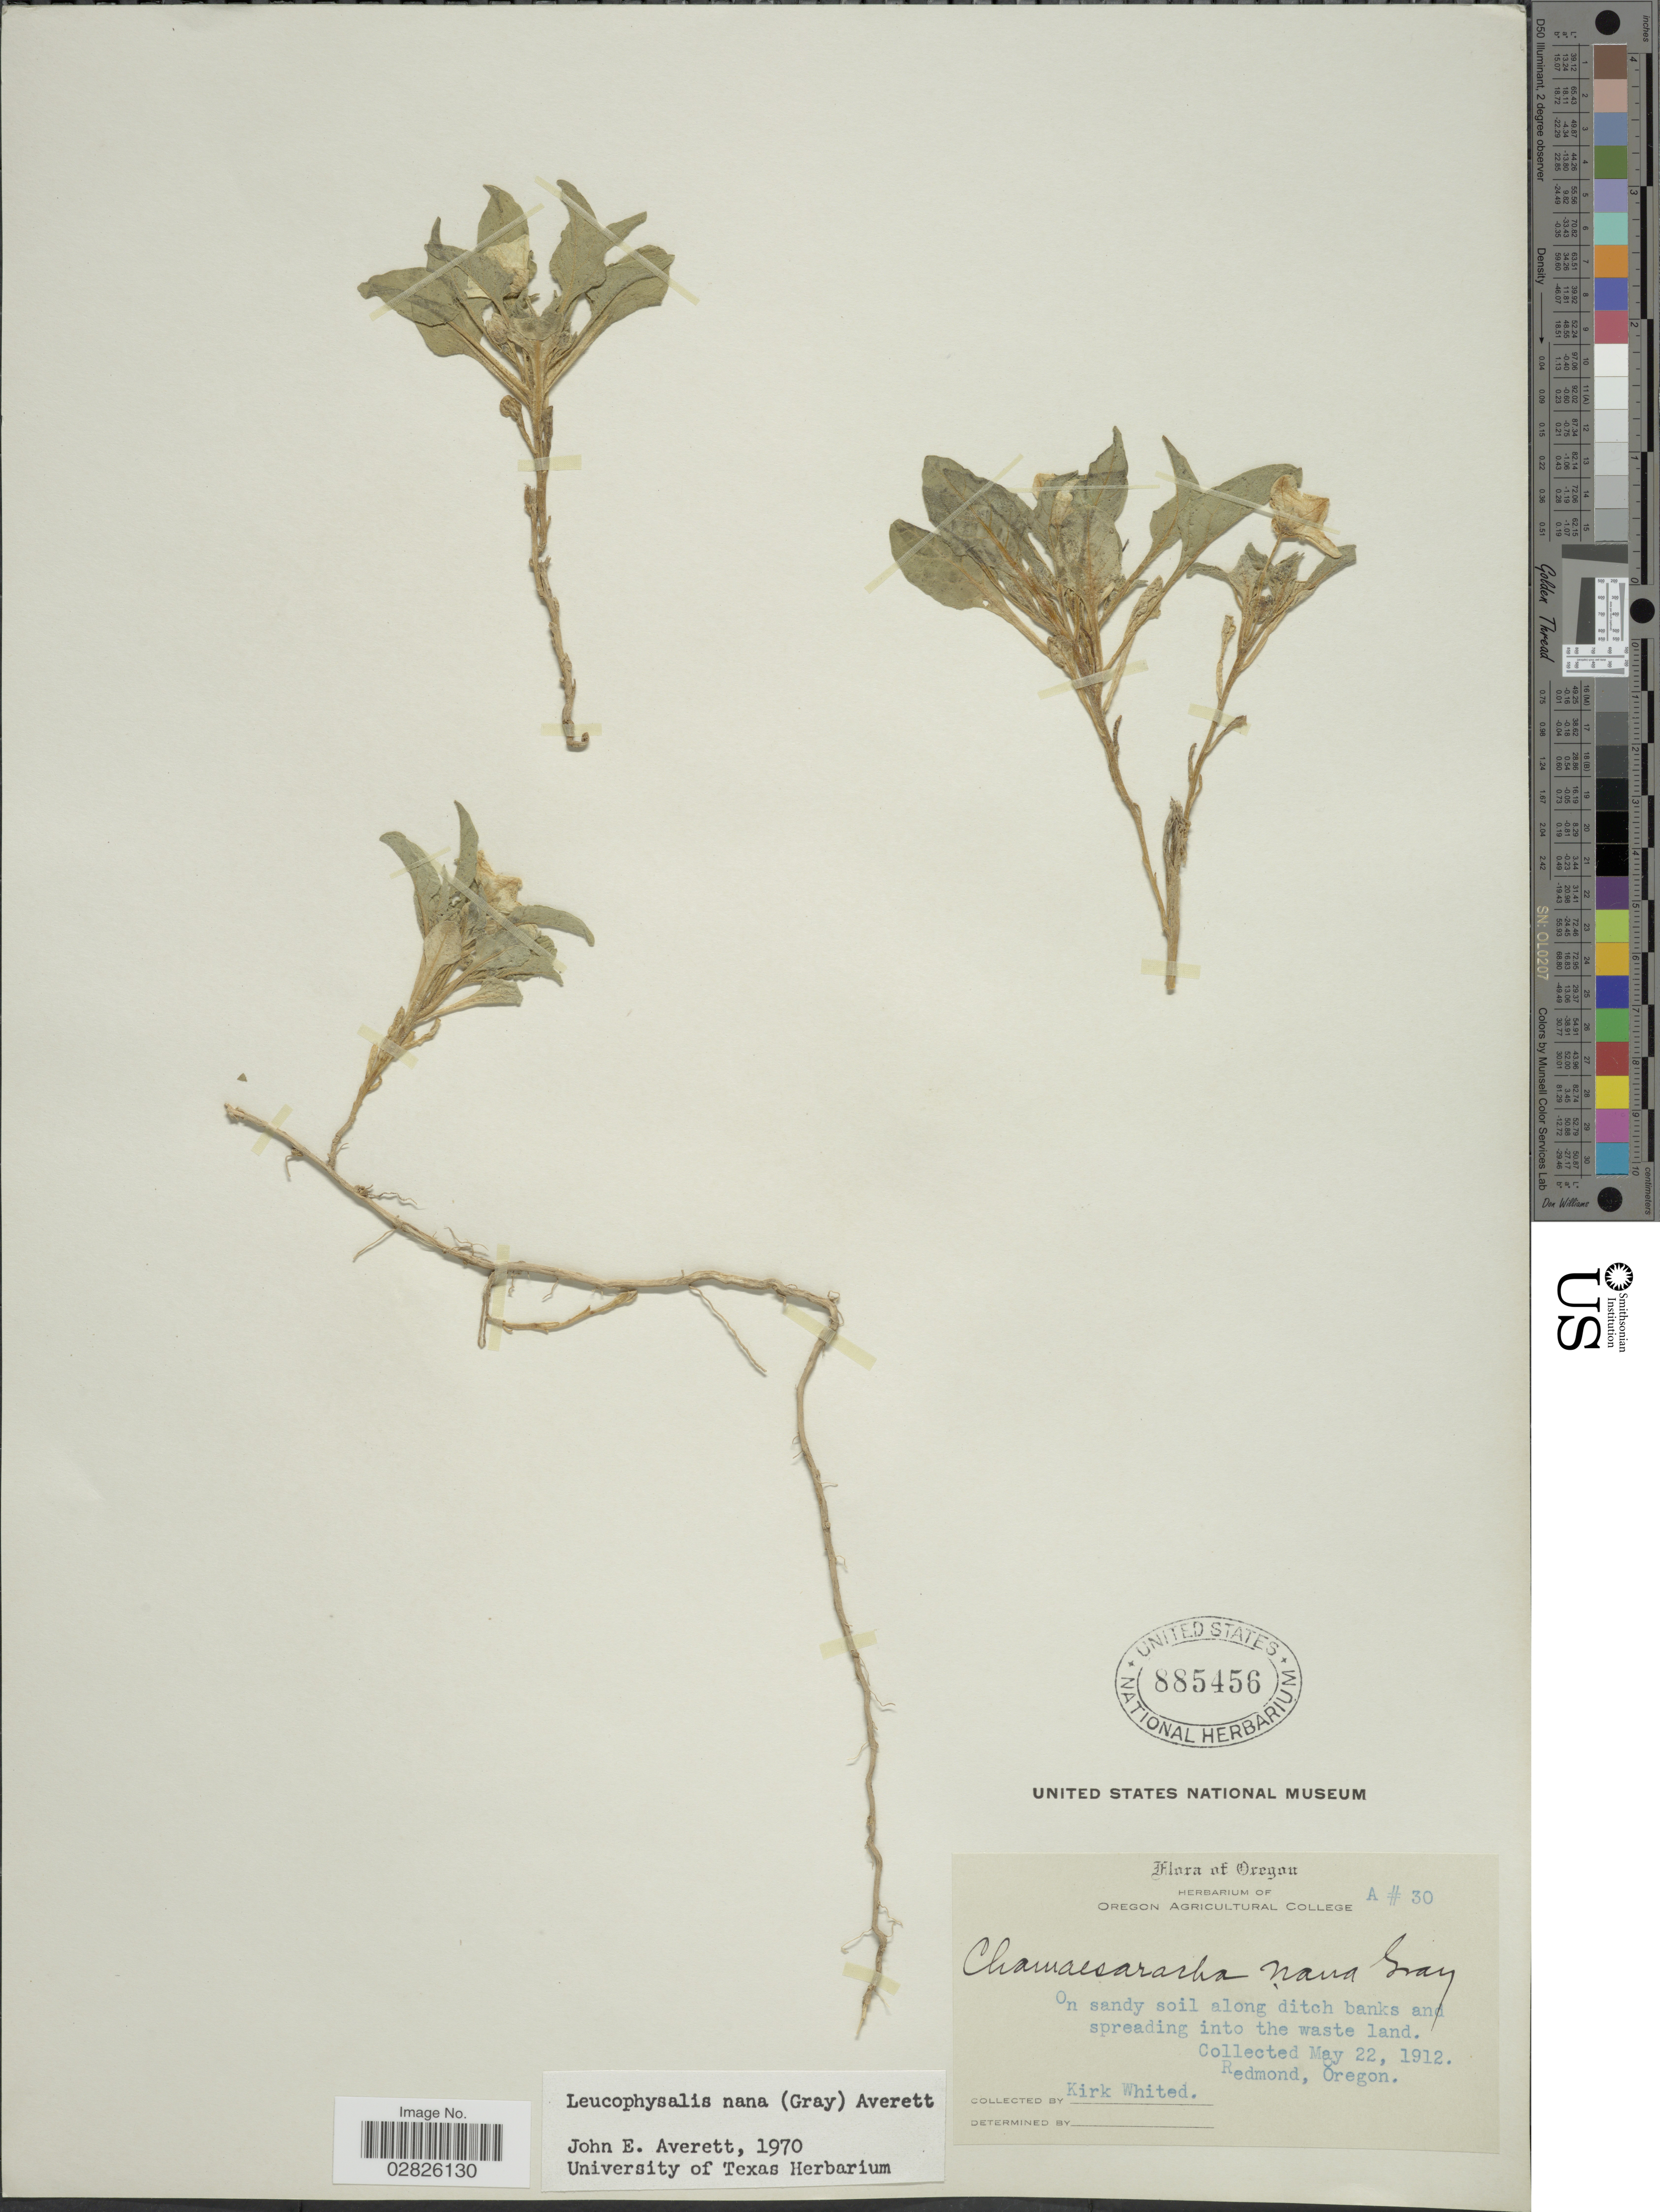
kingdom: Plantae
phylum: Tracheophyta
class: Magnoliopsida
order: Solanales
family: Solanaceae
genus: Leucophysalis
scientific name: Leucophysalis nana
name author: (A. Gray) Averett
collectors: K. Whited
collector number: A30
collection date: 1912-05-22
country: United States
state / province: Oregon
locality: Redmond.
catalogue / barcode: US 885456